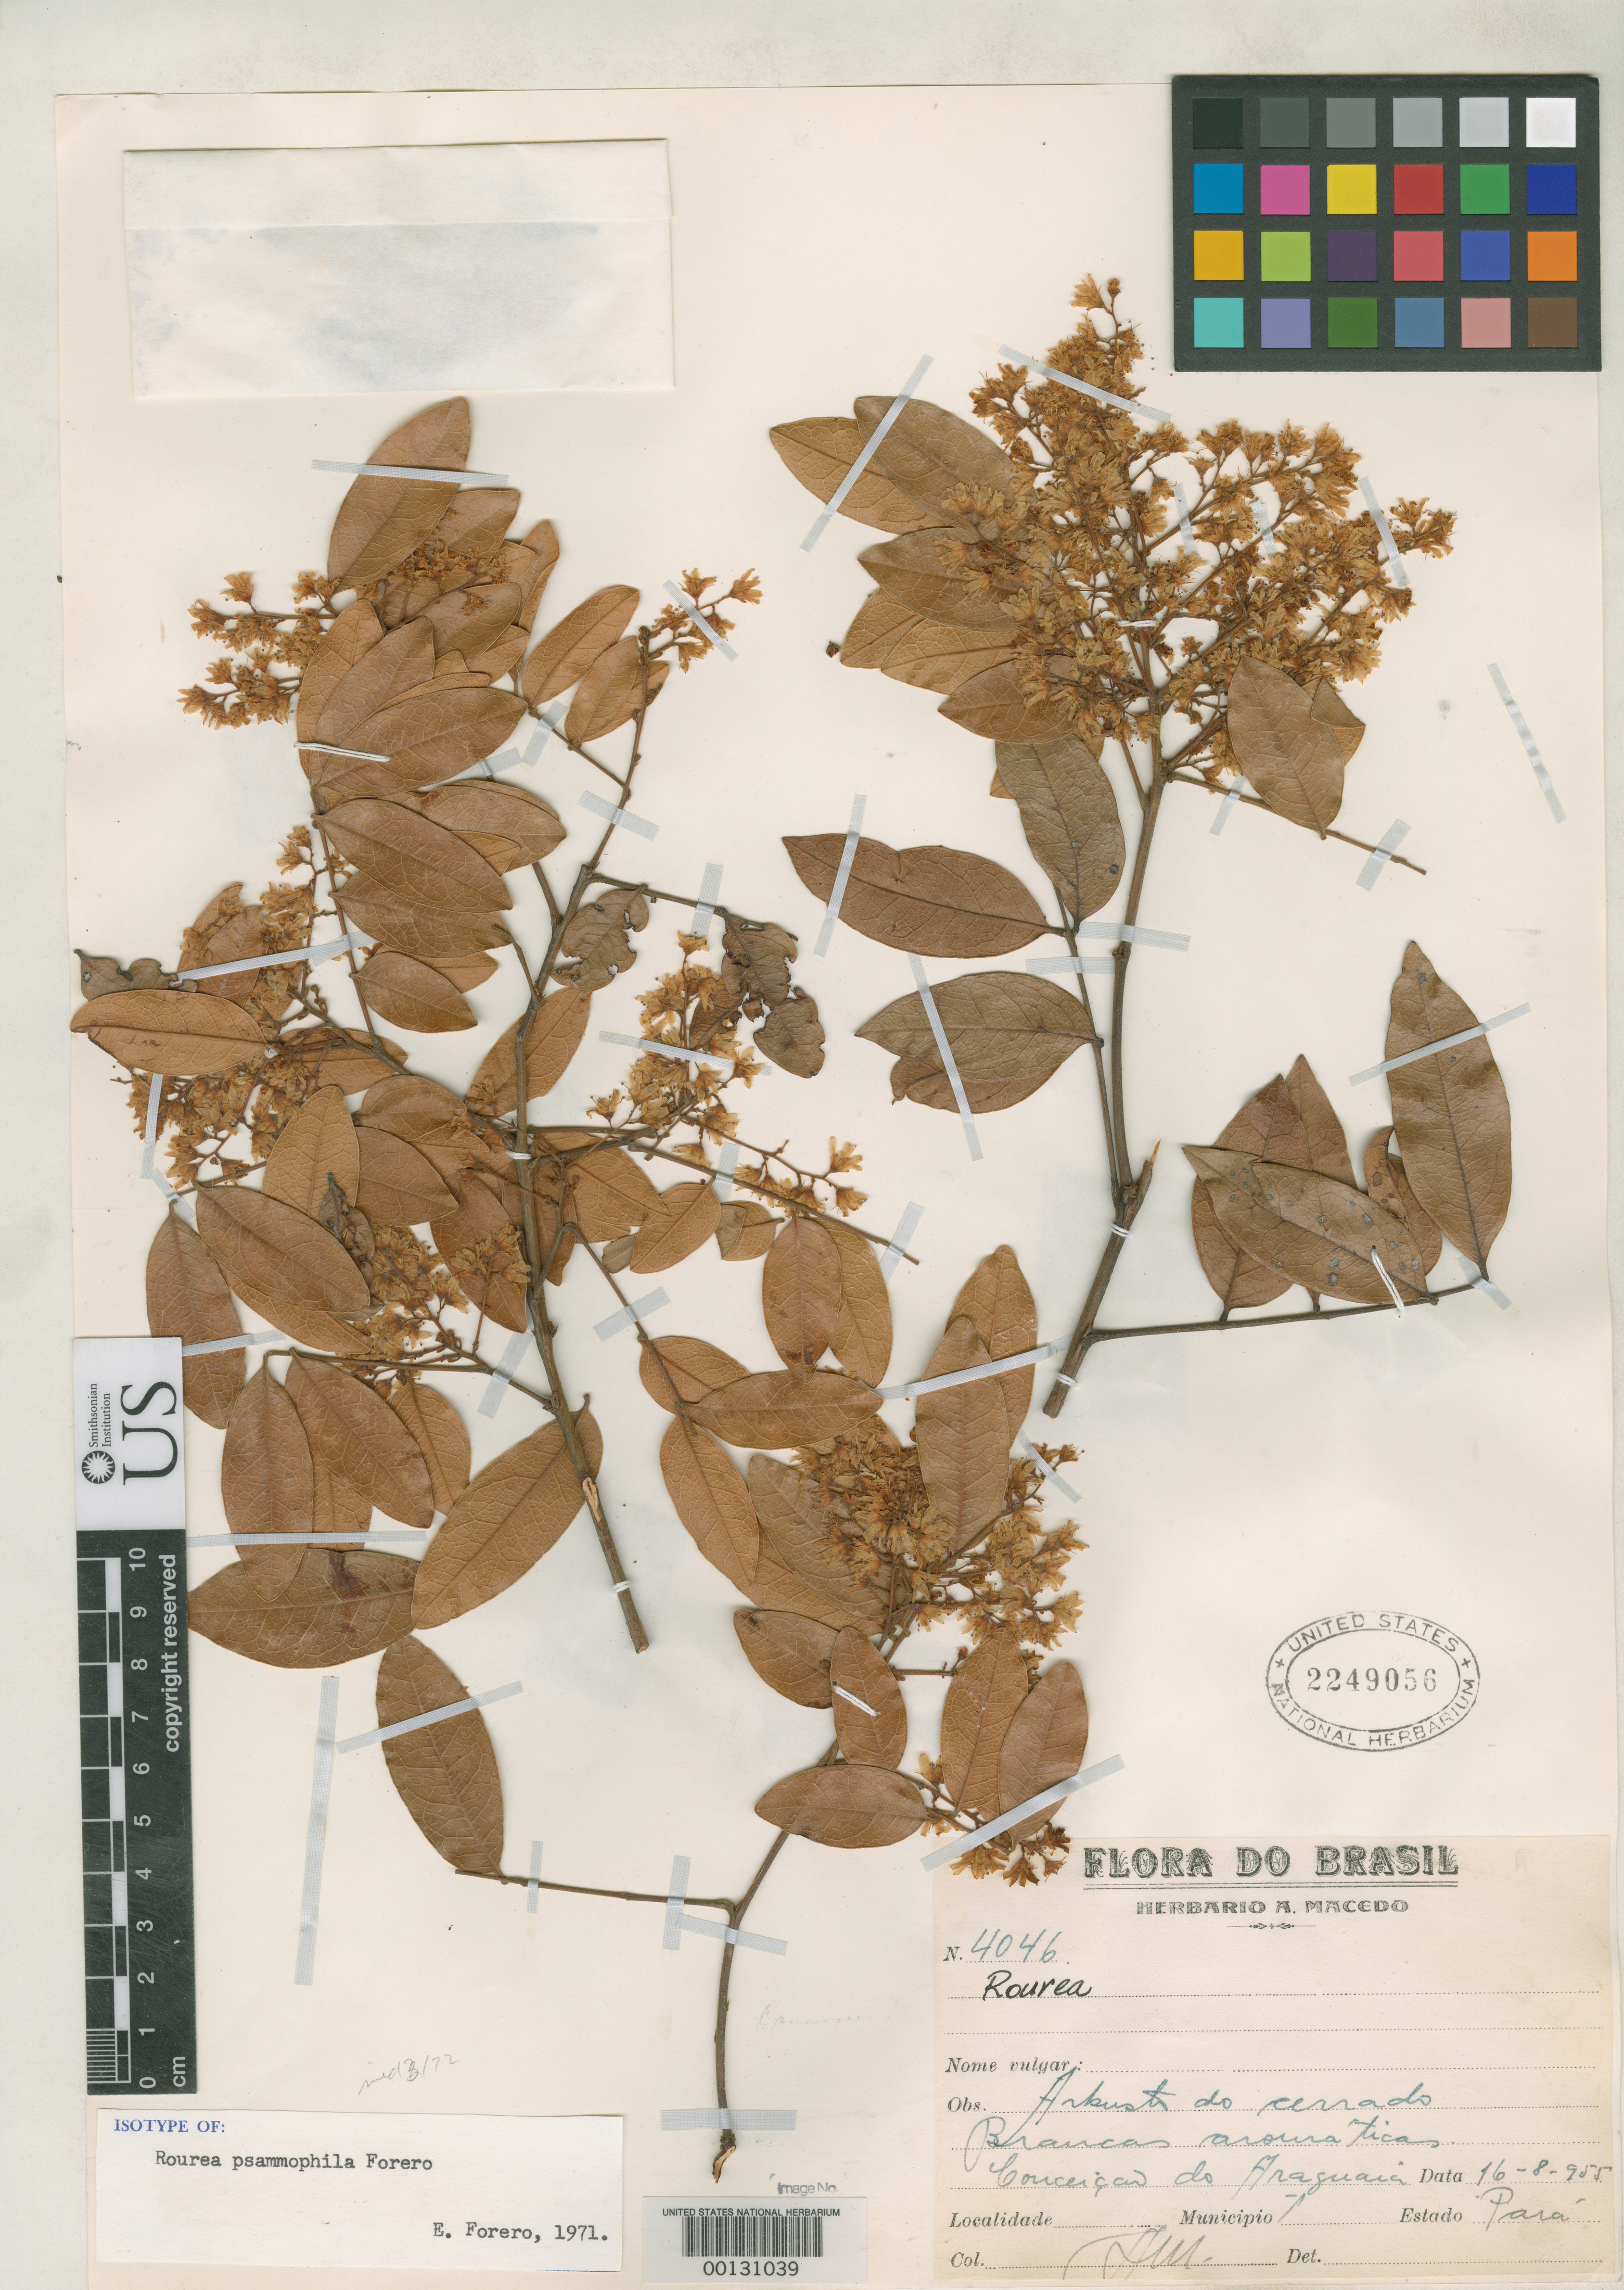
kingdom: Plantae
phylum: Tracheophyta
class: Magnoliopsida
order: Oxalidales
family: Connaraceae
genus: Rourea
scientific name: Rourea psammophila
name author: Forero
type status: Isotype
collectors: A. Macedo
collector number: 4046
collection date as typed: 16 Sep 1955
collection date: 1955-09-16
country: Brazil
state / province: Pará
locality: Conceicao do Araguaia.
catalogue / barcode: US 2249056